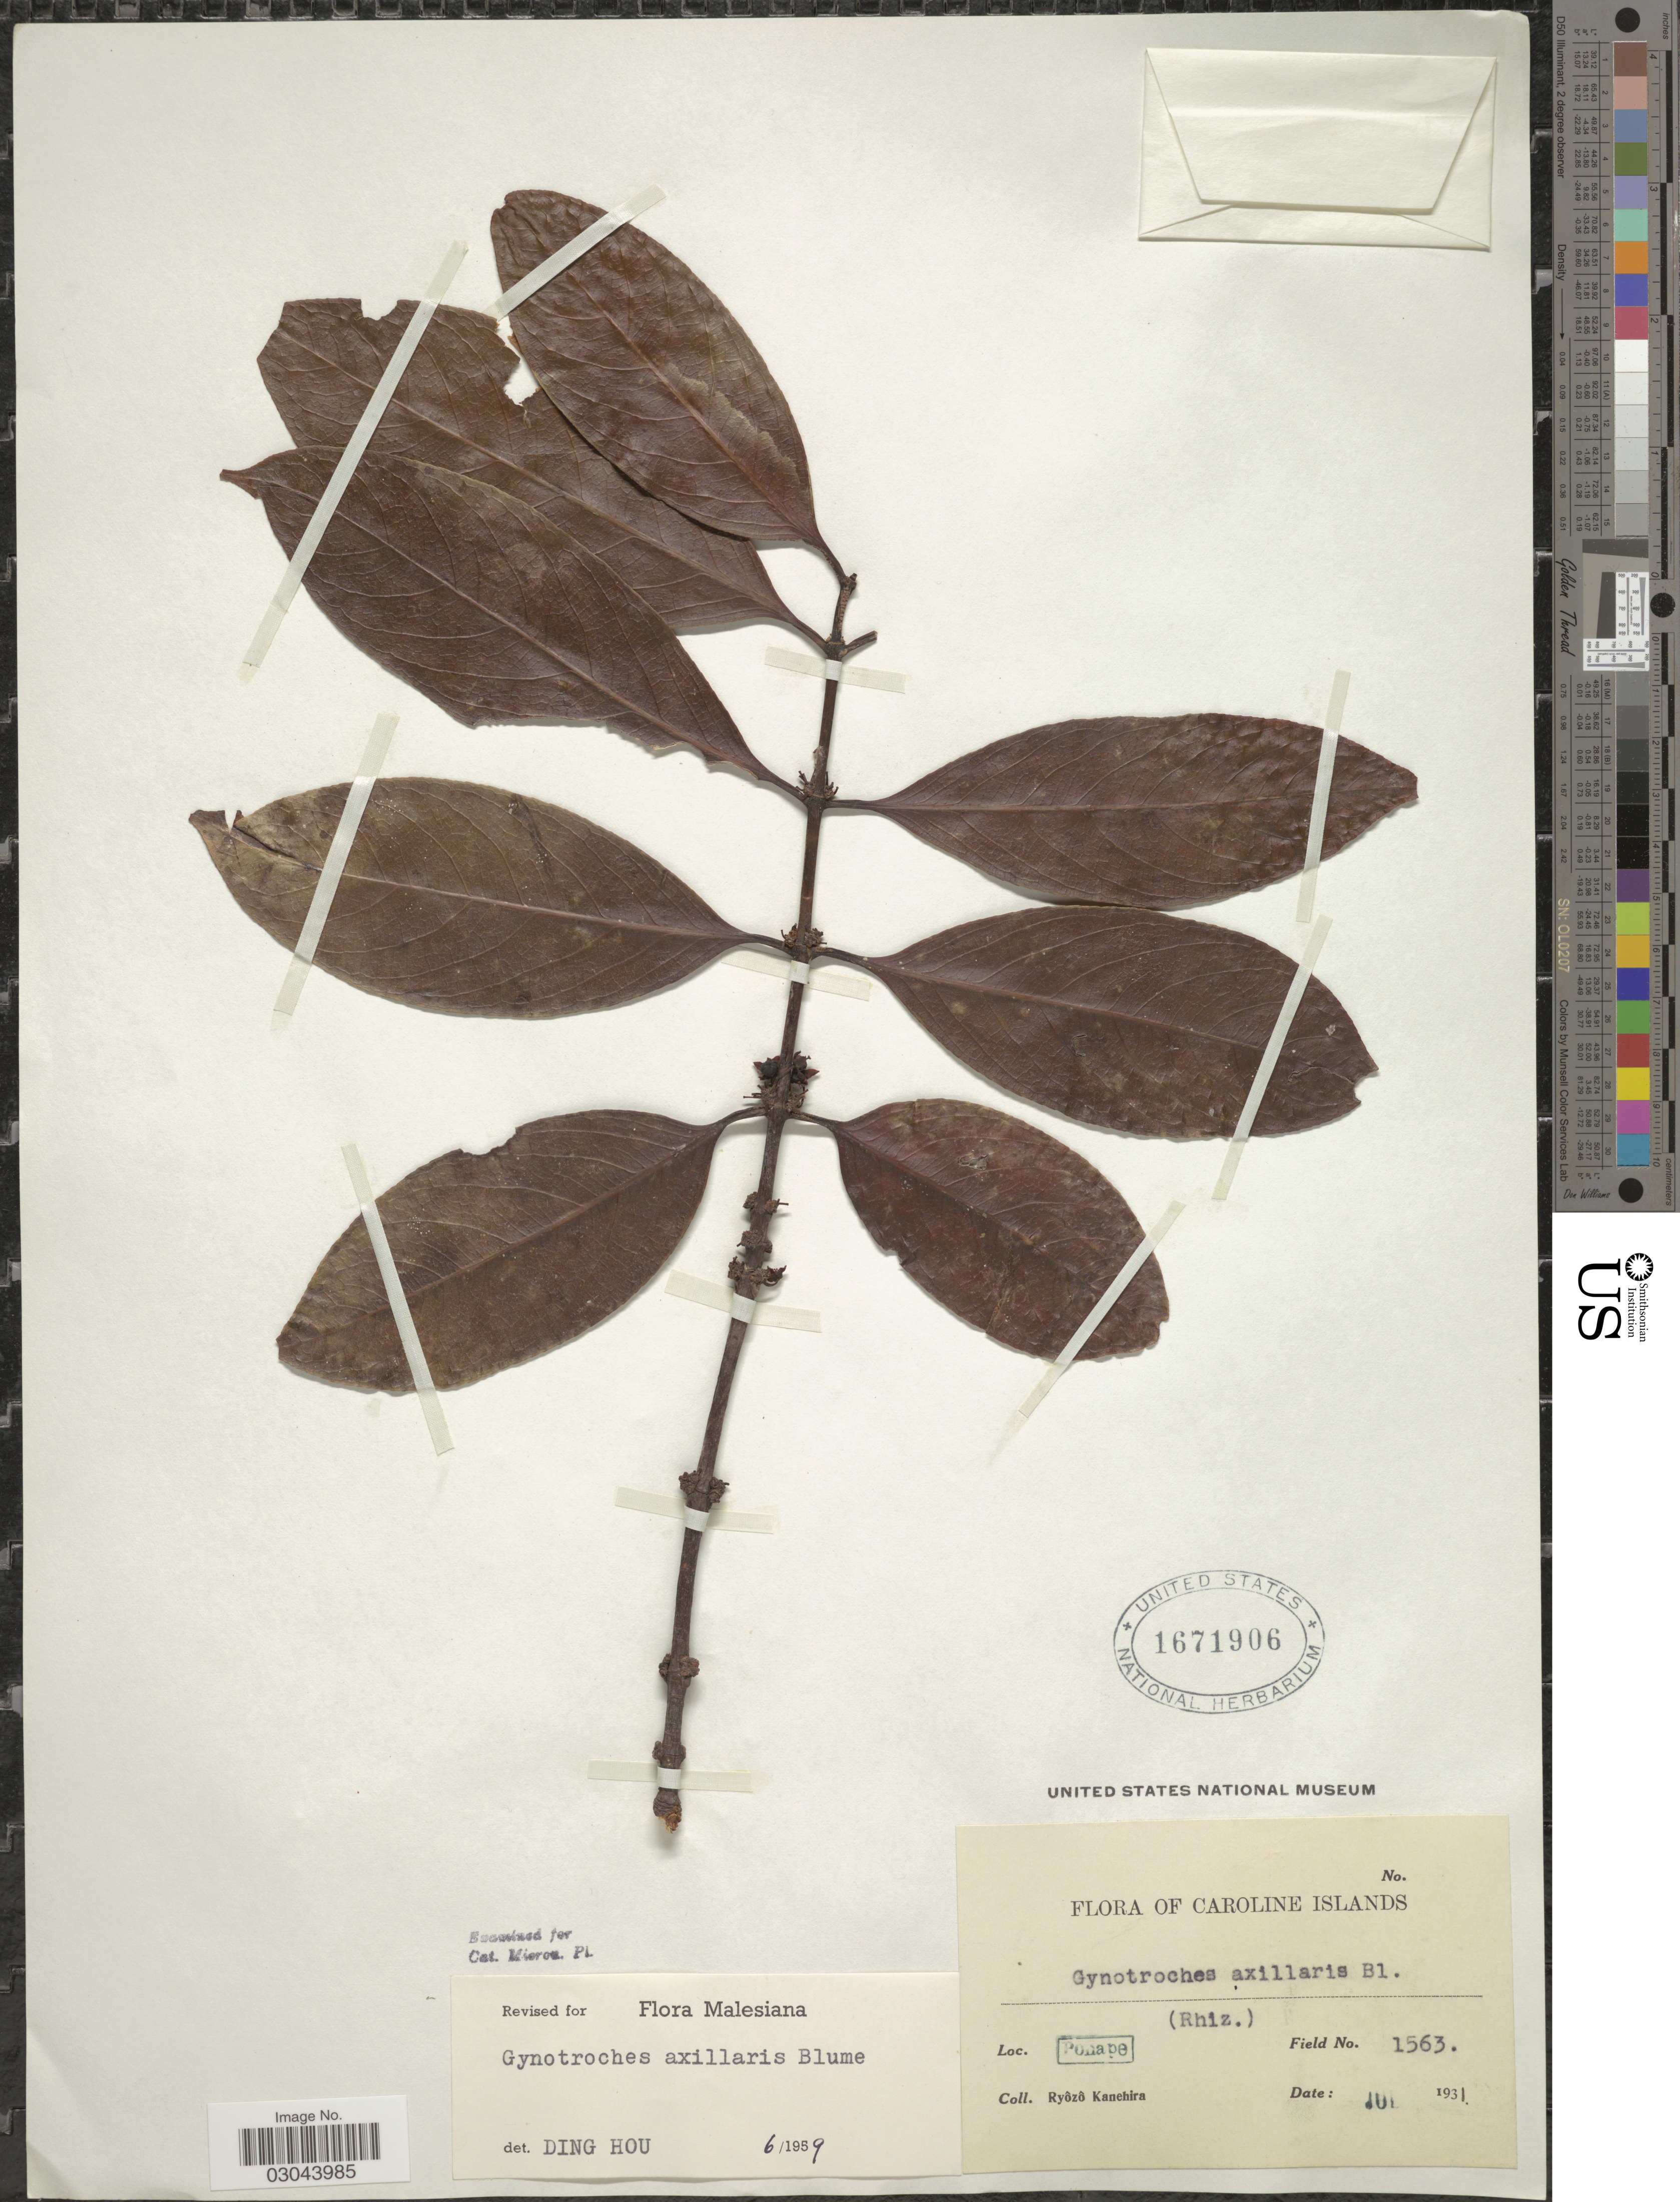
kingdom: Plantae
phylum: Tracheophyta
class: Magnoliopsida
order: Malpighiales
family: Rhizophoraceae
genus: Gynotroches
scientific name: Gynotroches axillaris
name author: Blume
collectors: R. Kanehira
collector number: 1563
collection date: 1931-07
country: Micronesia, Federated States of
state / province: Pohnpei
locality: Ponape. Caroline Islands.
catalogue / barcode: US 1671906